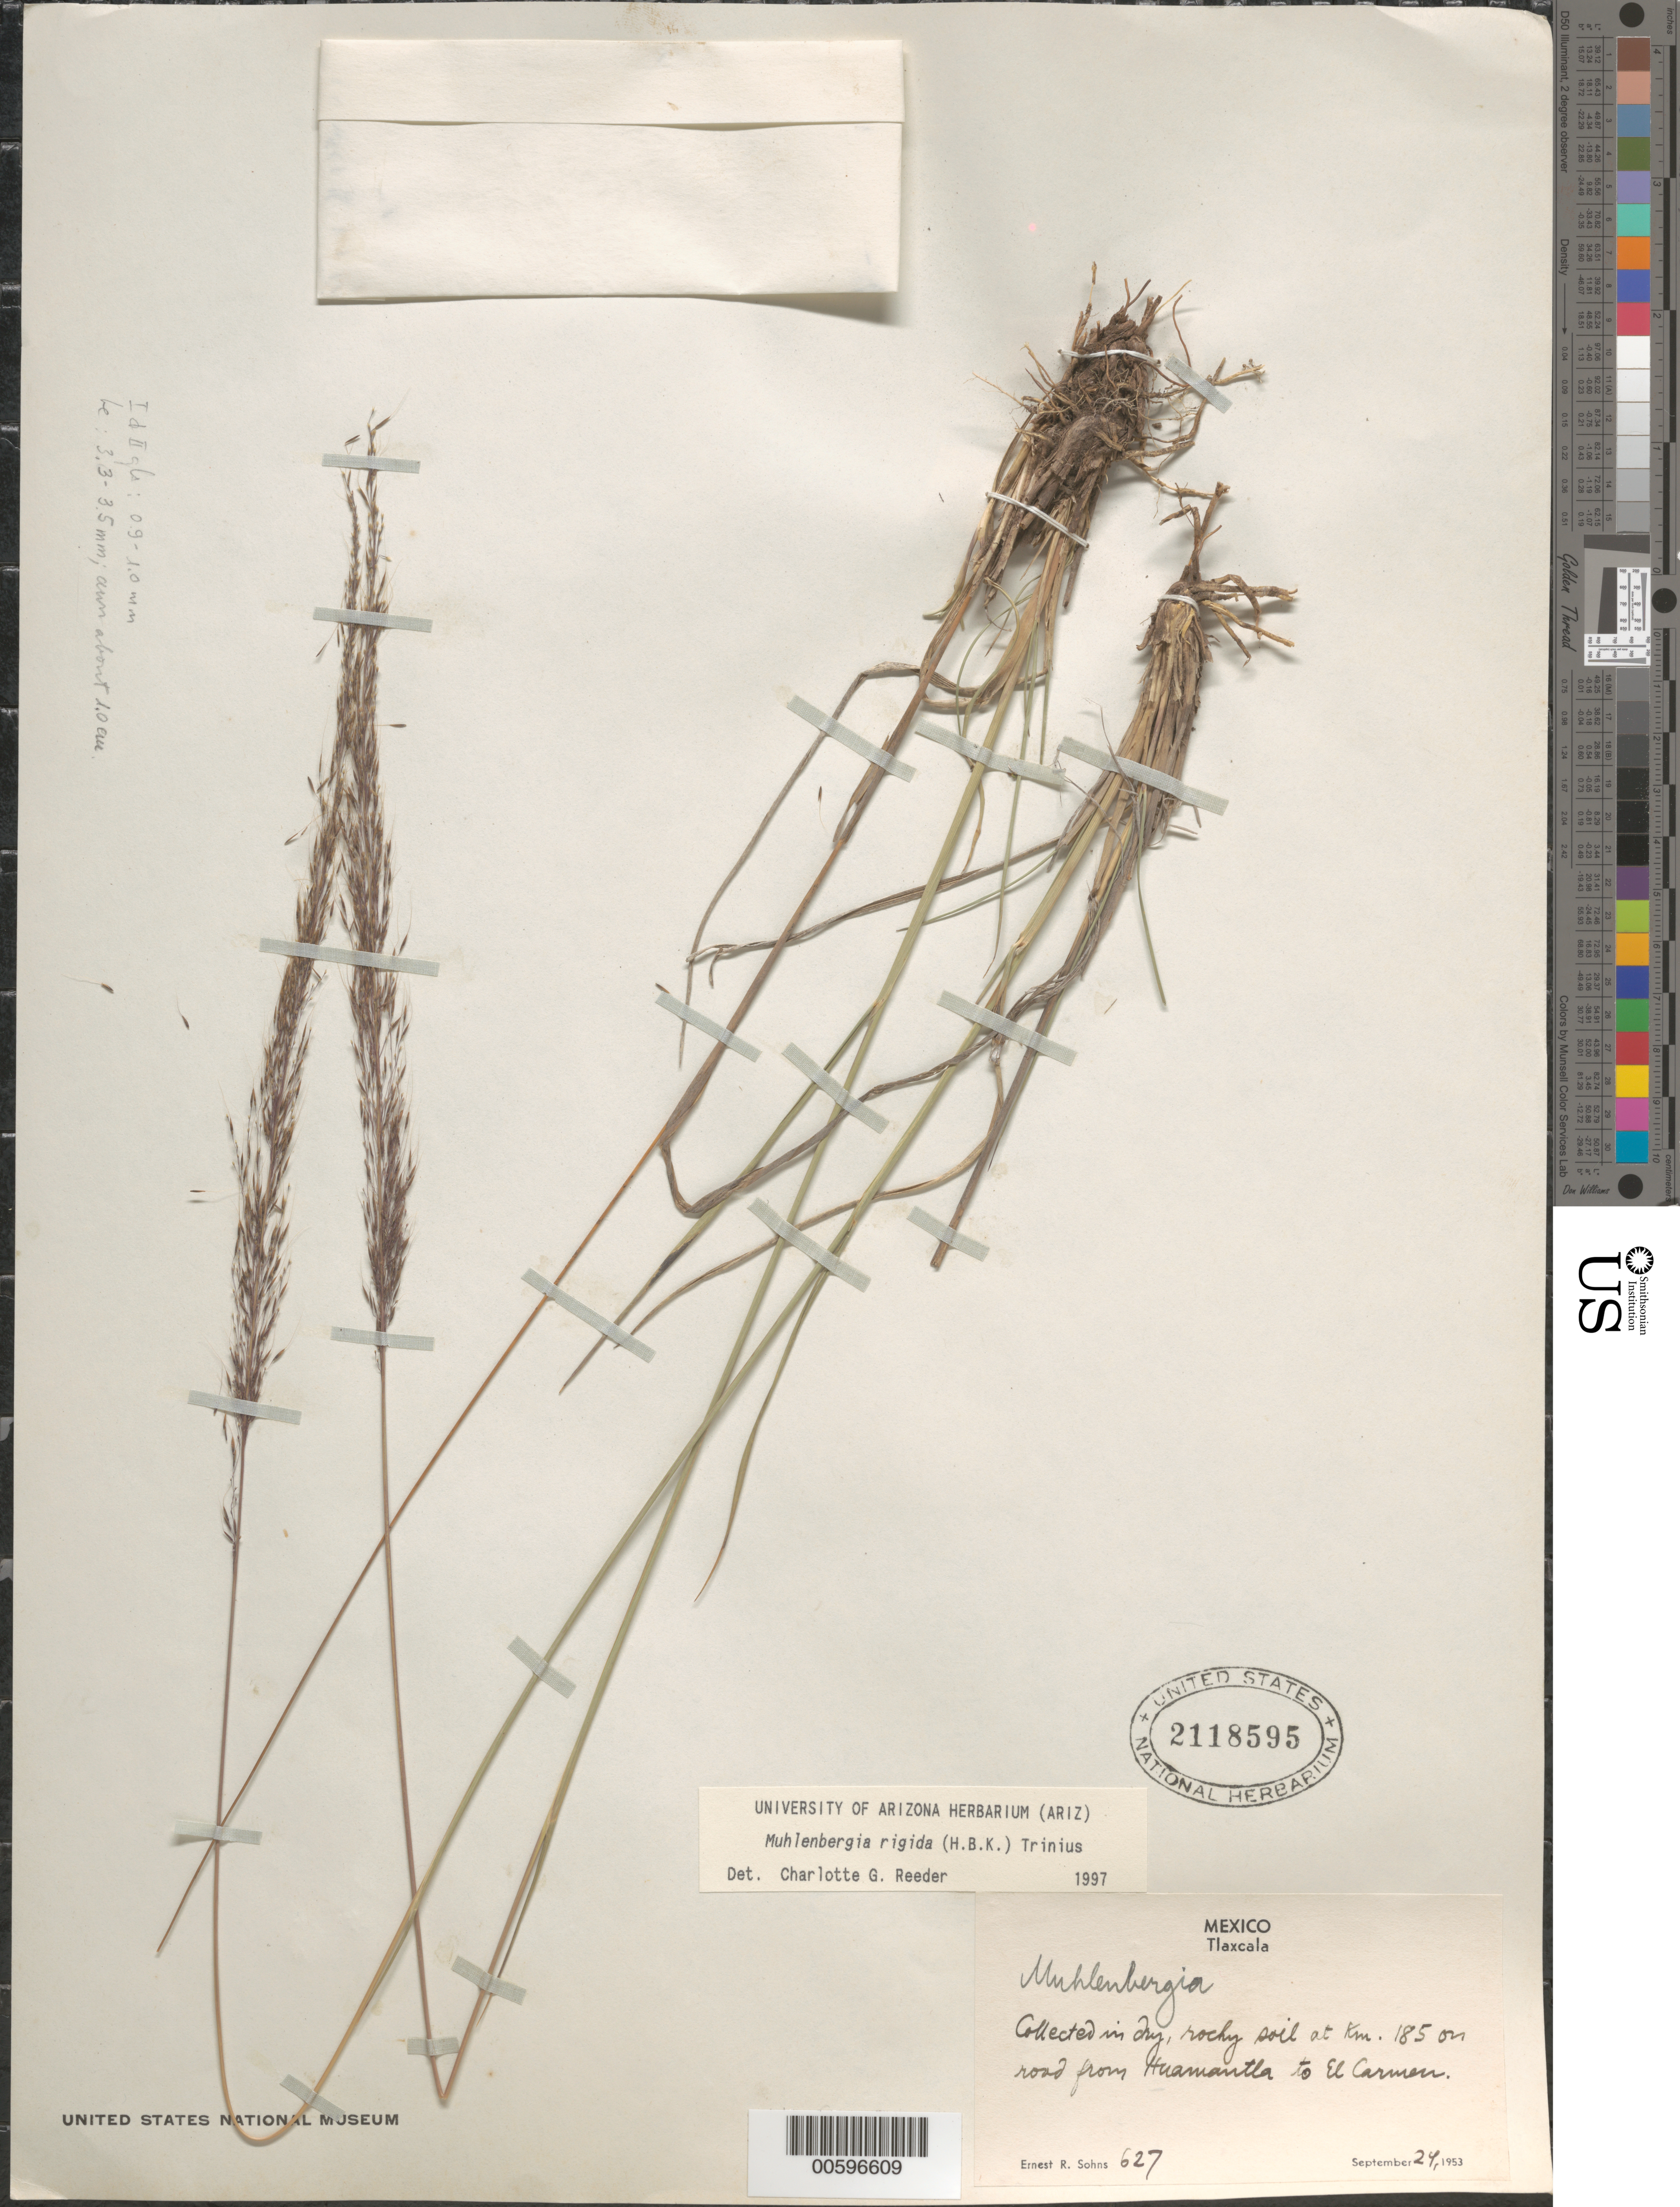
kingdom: Plantae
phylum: Tracheophyta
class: Liliopsida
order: Poales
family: Poaceae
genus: Muhlenbergia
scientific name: Muhlenbergia rigida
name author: (Kunth) Kunth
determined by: Reeder, C. G., (ARIZ)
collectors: E. R. Sohns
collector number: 627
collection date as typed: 24 Sep 1953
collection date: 1953-09-24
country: Mexico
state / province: Tlaxcala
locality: Km 185 on road from Huamantla to El Carmen.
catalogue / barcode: US 2118595